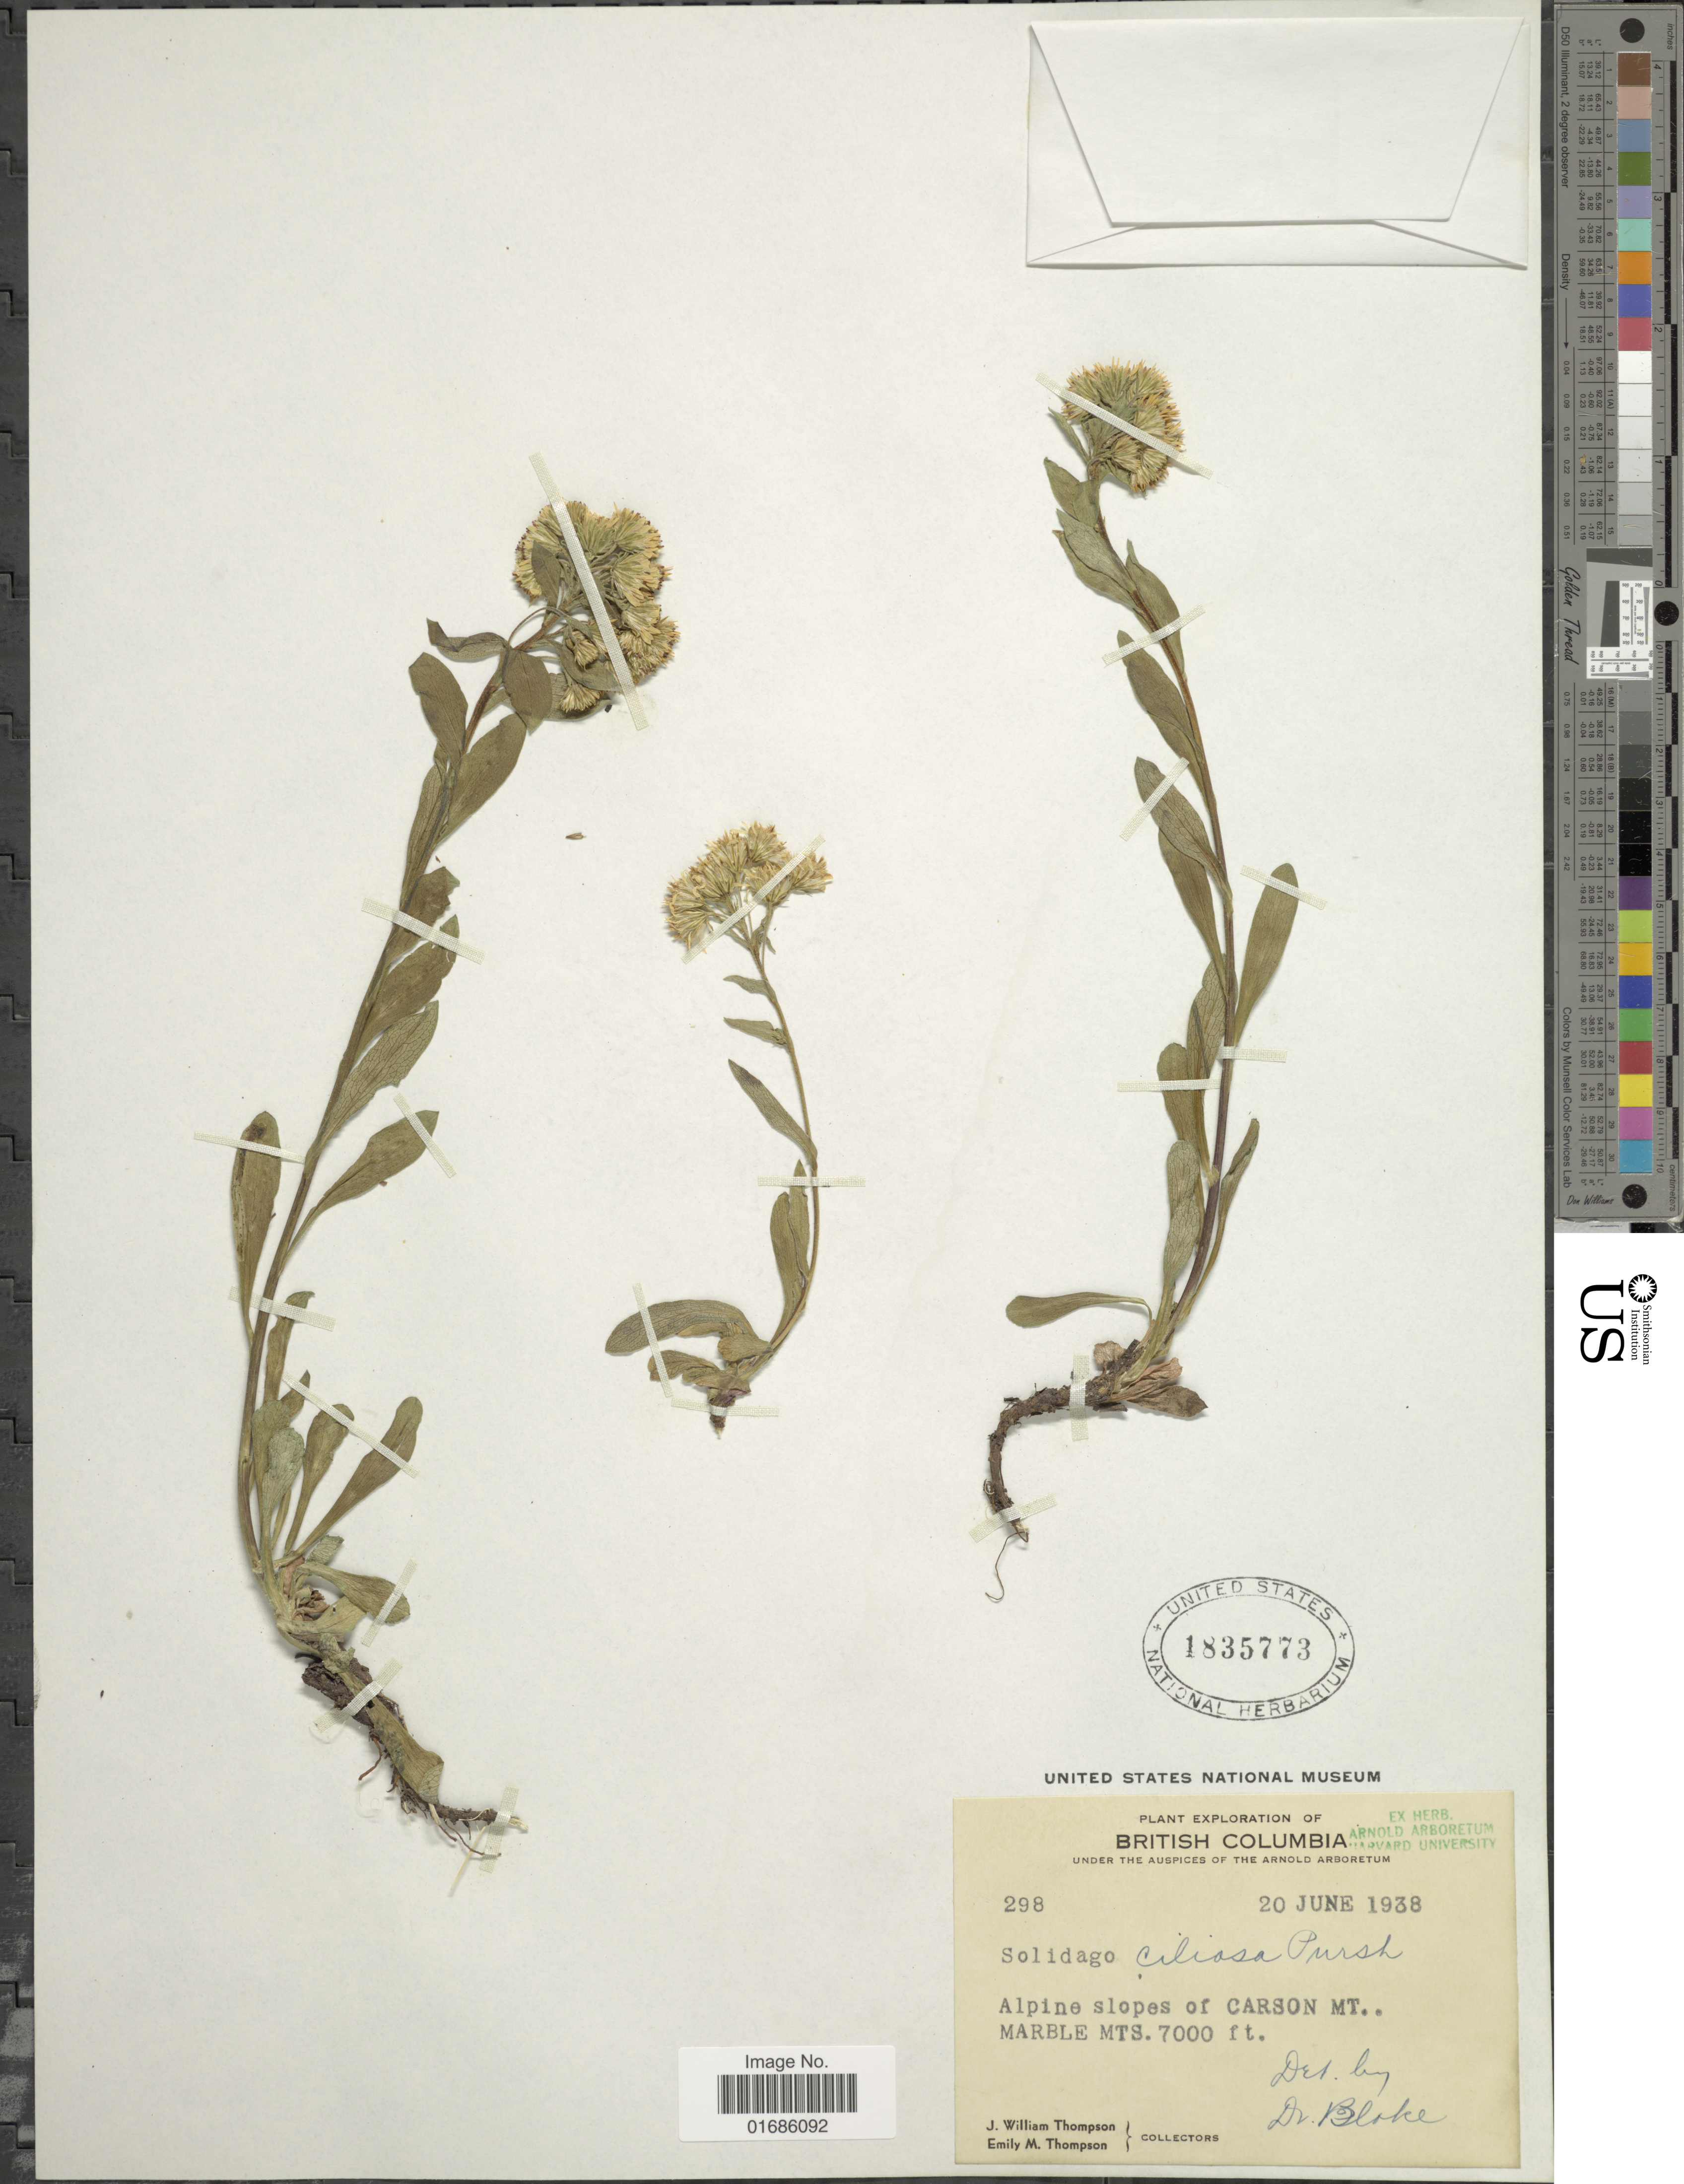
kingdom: Plantae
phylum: Tracheophyta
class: Magnoliopsida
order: Asterales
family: Asteraceae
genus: Solidago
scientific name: Solidago ciliosa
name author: Greene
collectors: J. W. Thompson & E. W. Thompson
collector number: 298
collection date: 1938-06-20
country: Canada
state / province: British Columbia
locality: Alpine slopes of Carson Mt. Marble Mts.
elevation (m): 2134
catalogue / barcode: US 1835773